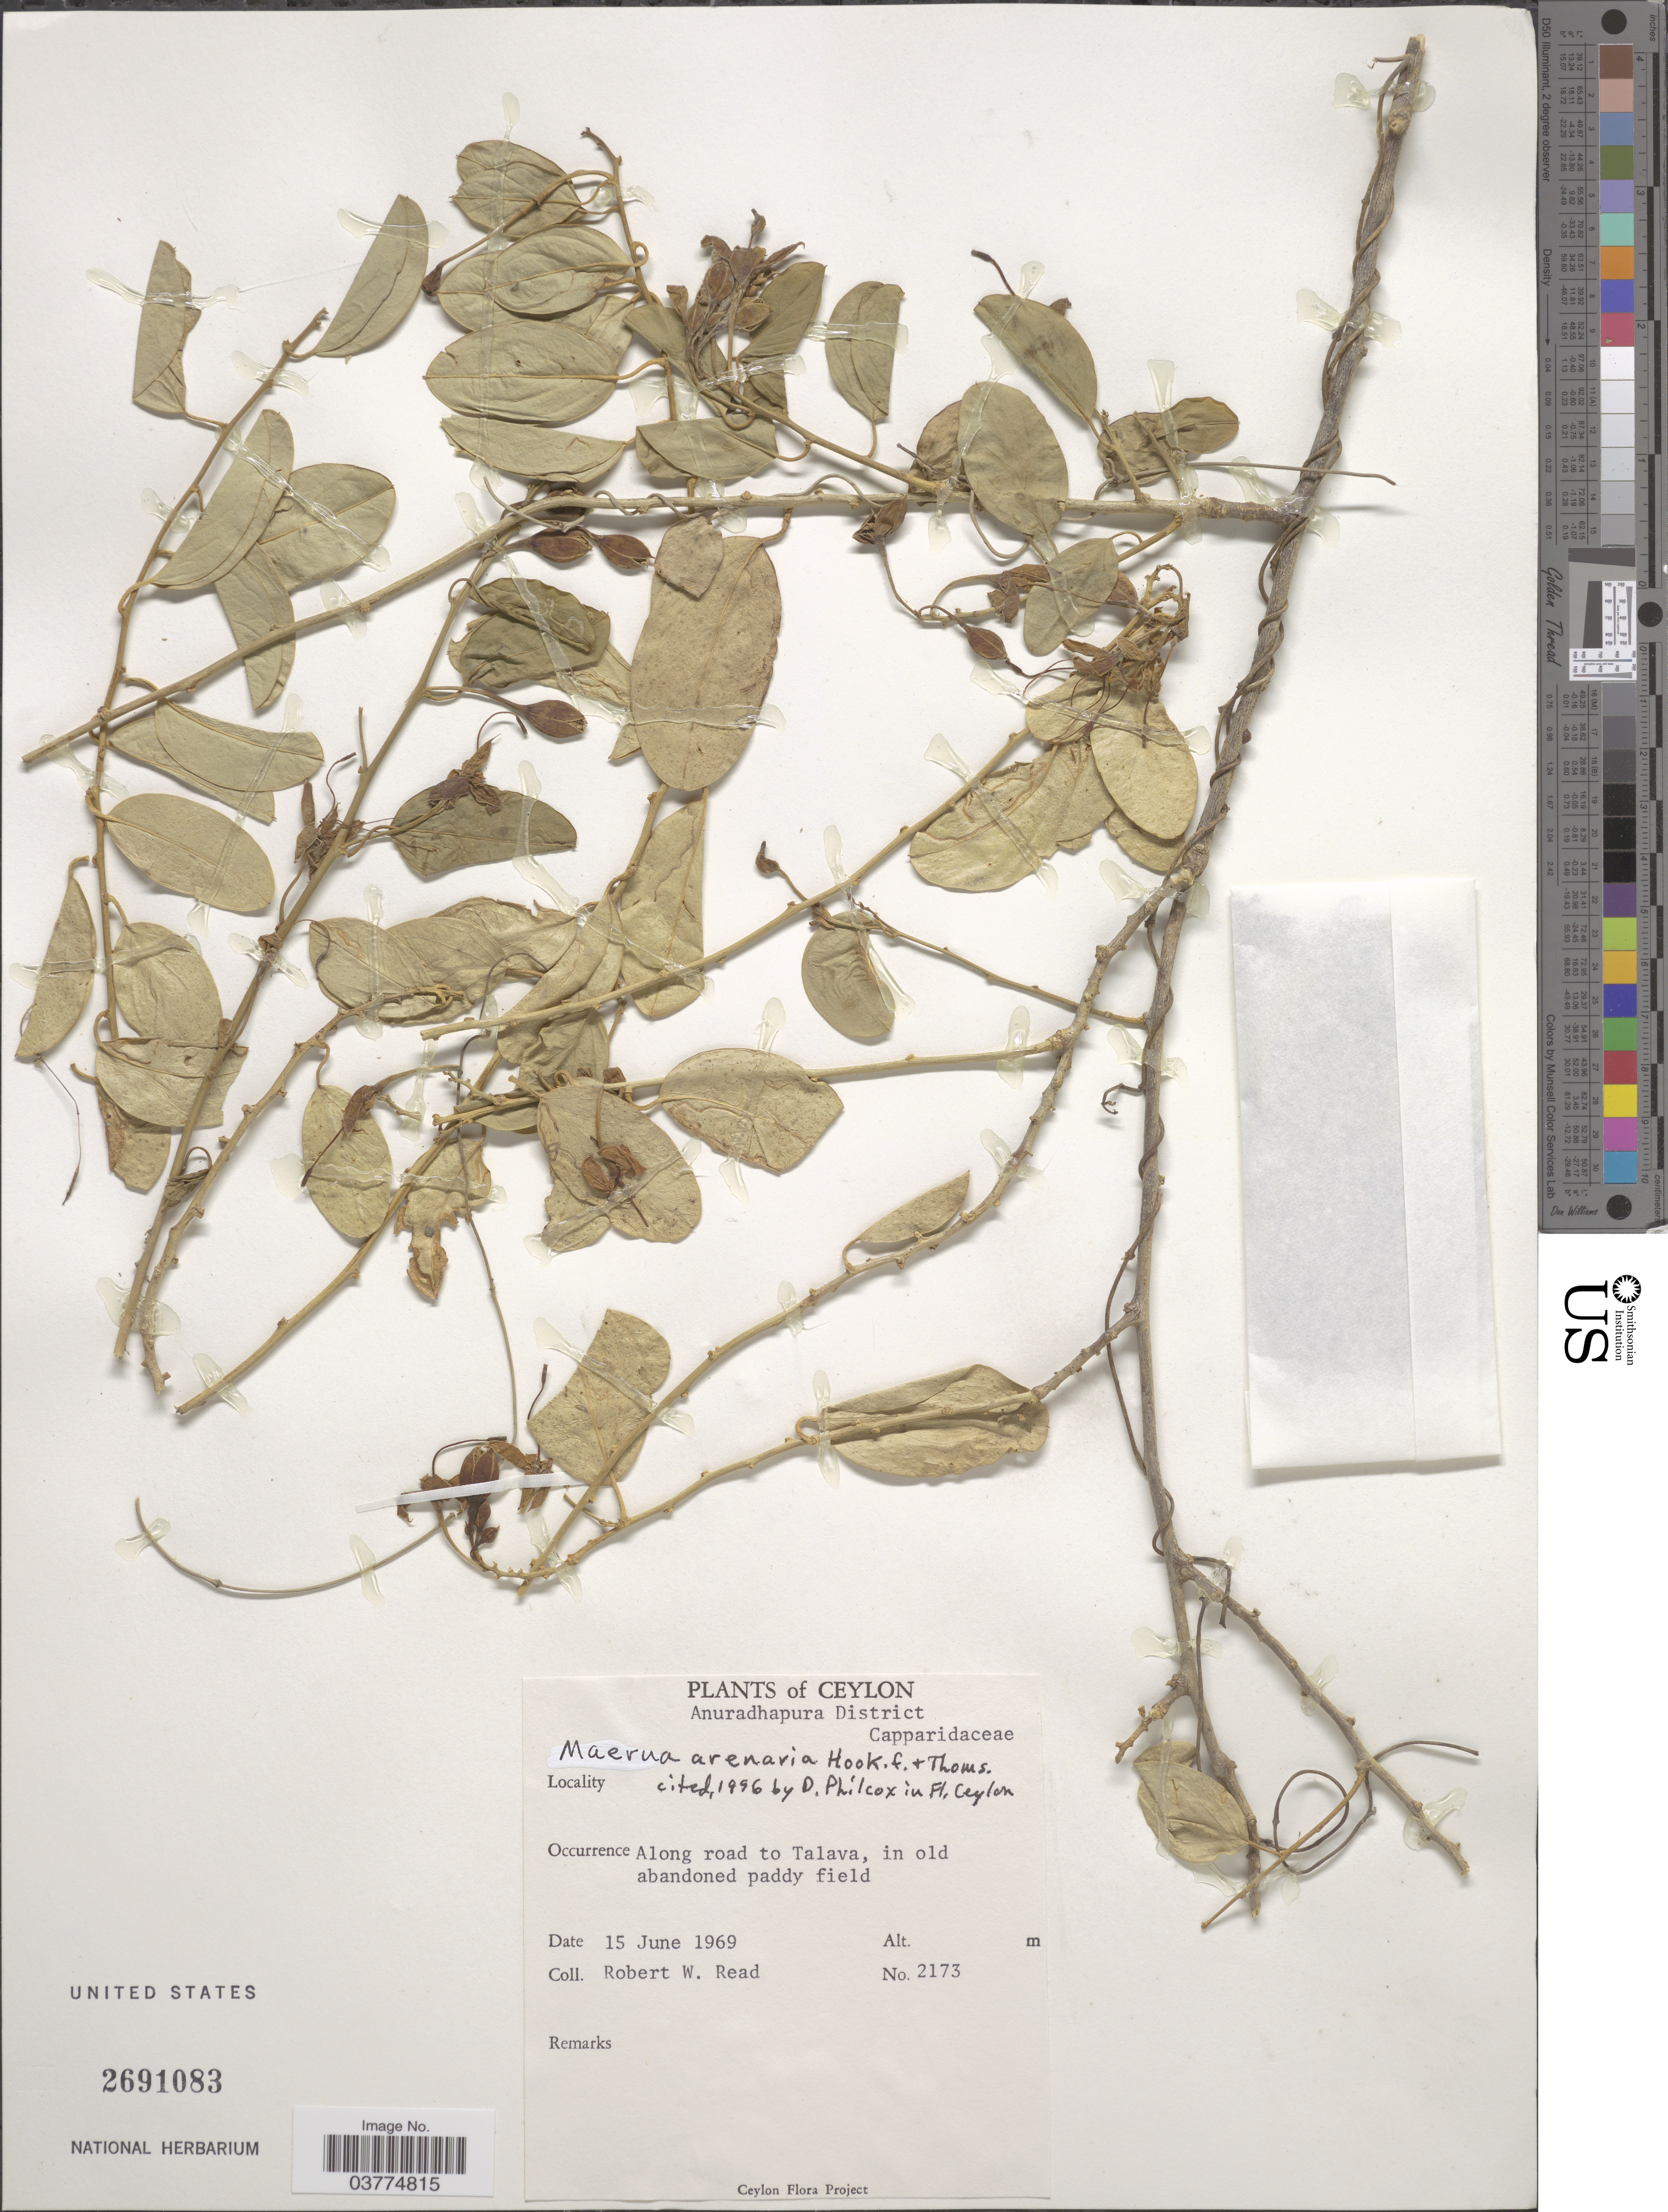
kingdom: Plantae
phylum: Tracheophyta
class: Magnoliopsida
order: Brassicales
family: Capparaceae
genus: Maerua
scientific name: Maerua arenaria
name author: Hook. f. & Thomson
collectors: R. W. Read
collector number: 2173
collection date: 1969-06-15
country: Sri Lanka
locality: Ceylon. Anuradhapura District. Along road to Talava, in old abandoned paddy field.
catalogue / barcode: US 2691083